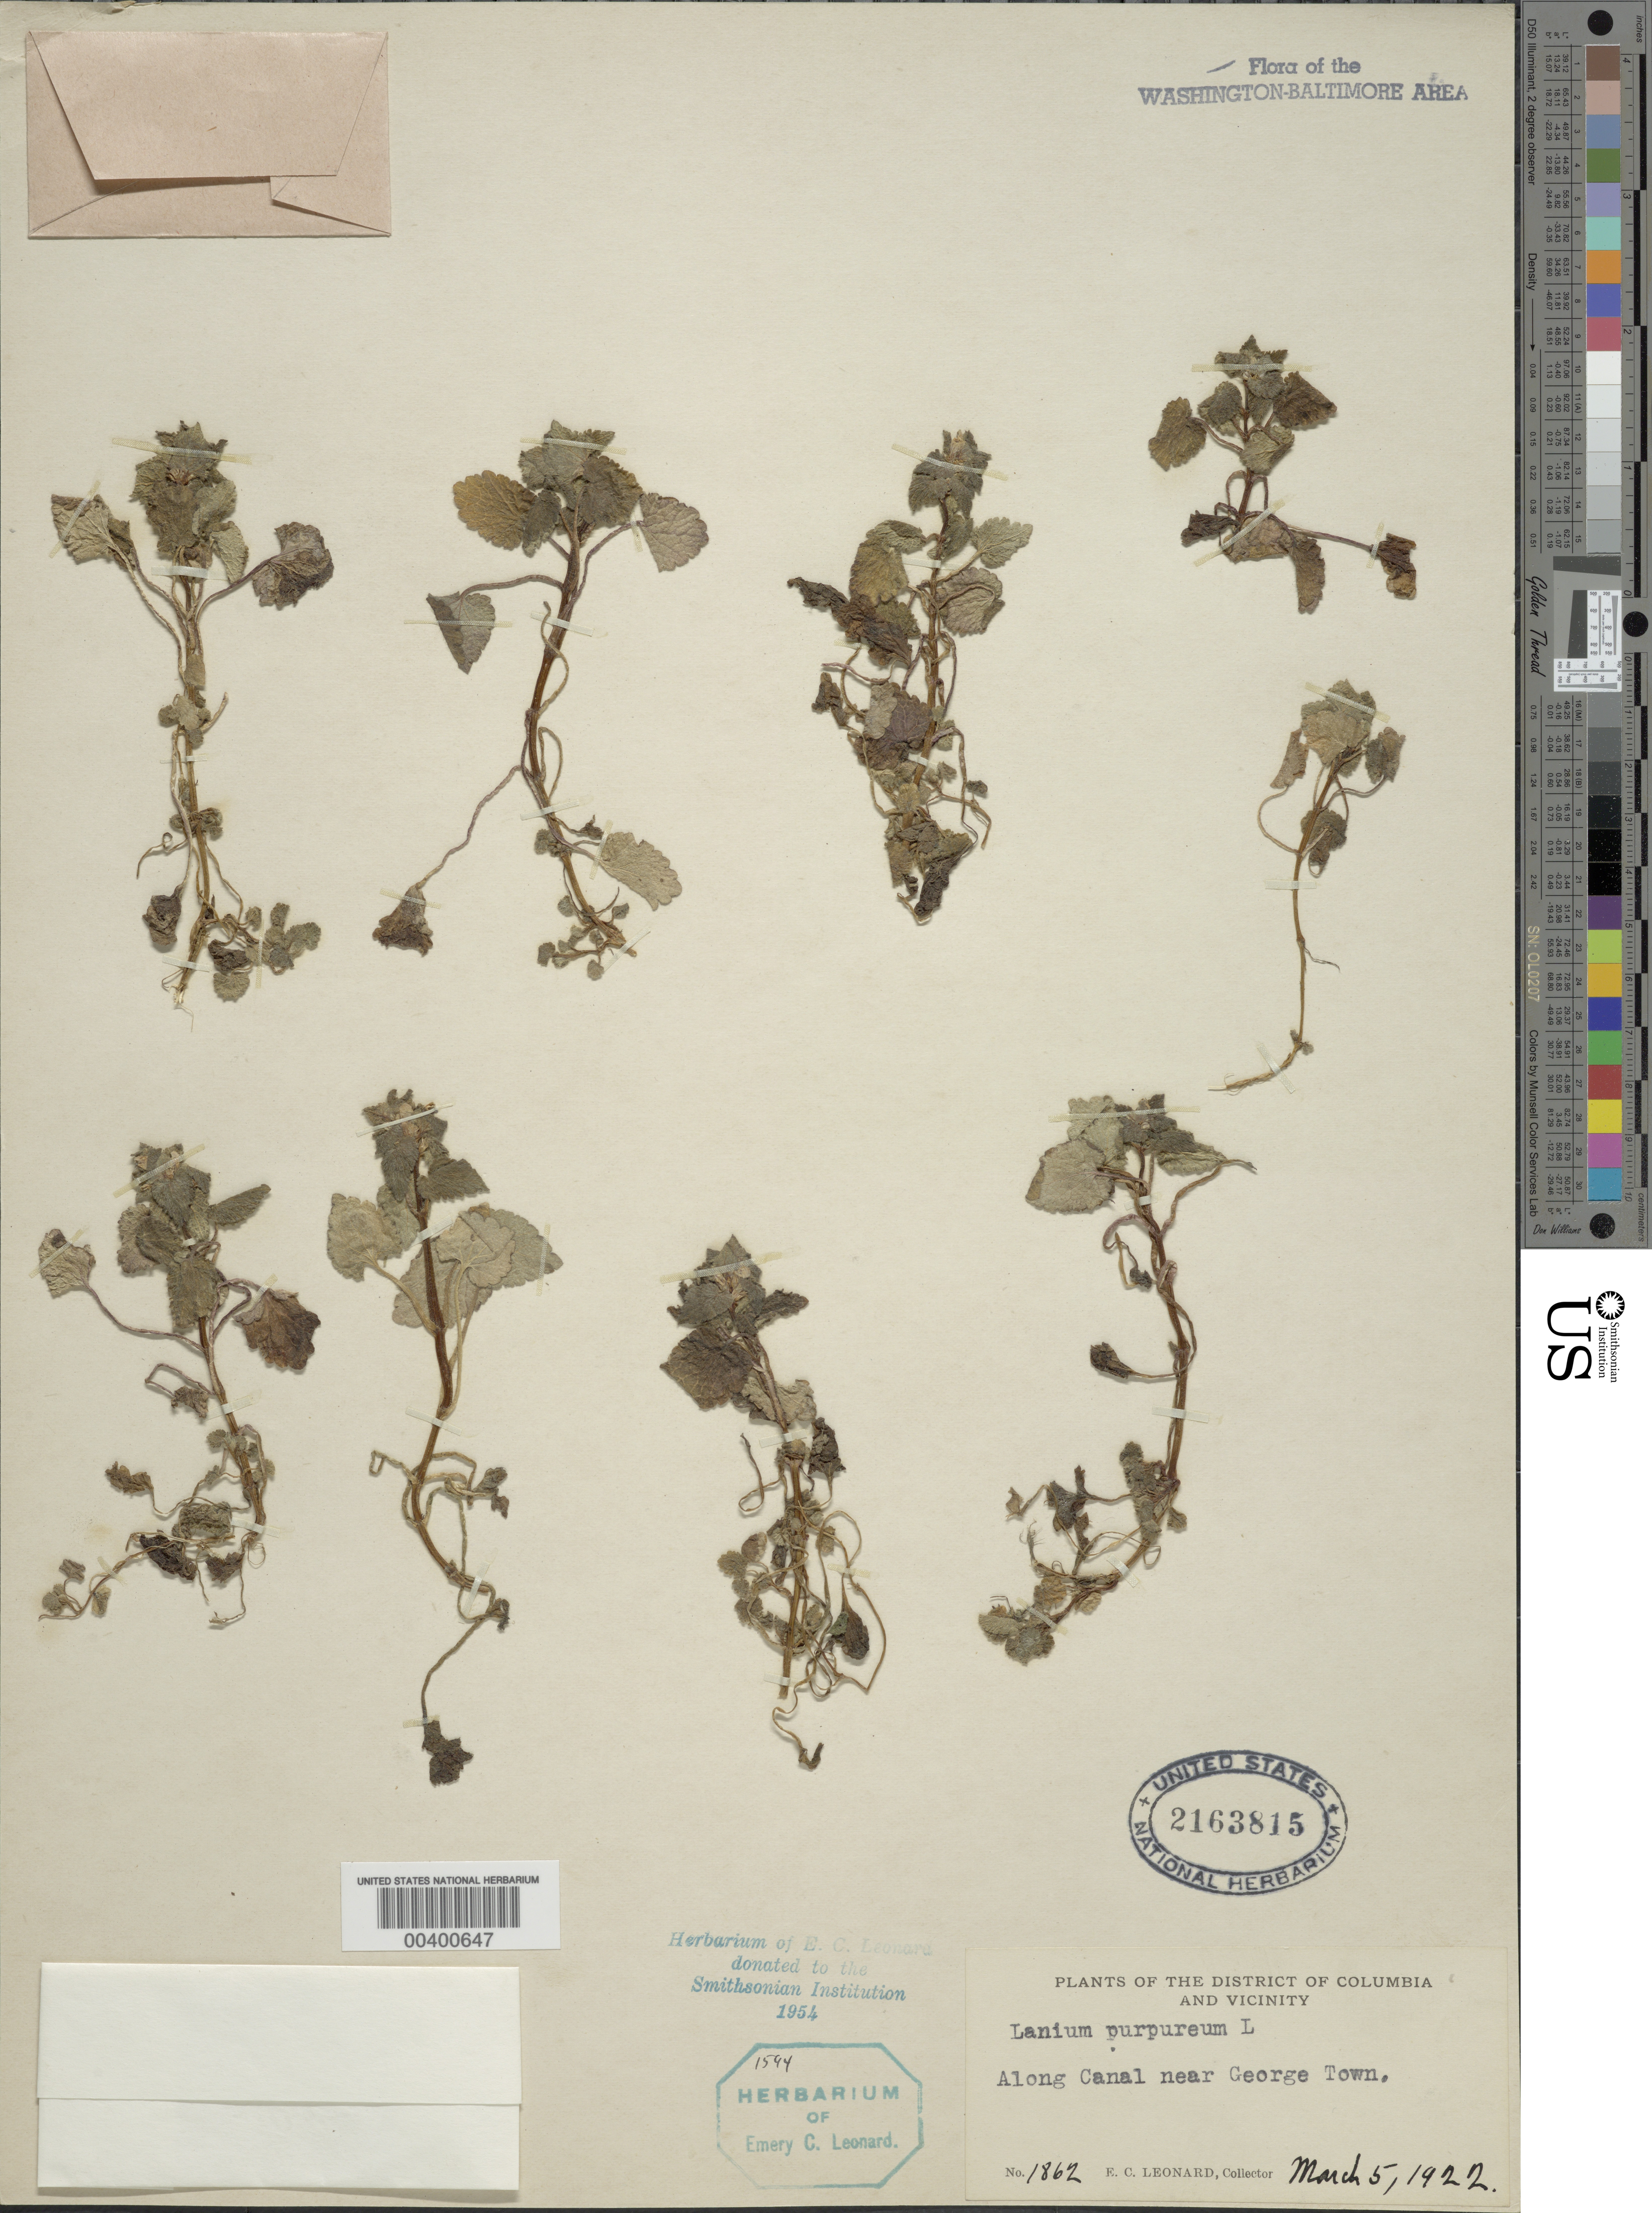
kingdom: Plantae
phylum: Tracheophyta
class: Magnoliopsida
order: Lamiales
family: Lamiaceae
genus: Lamium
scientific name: Lamium purpureum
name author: L.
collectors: E. C. Leonard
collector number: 1862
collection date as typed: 05 Mar 1922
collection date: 1922-03-05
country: United States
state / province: District of Columbia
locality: C. and O. Canal near Georgetown C. and O. Canal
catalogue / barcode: US 2163815